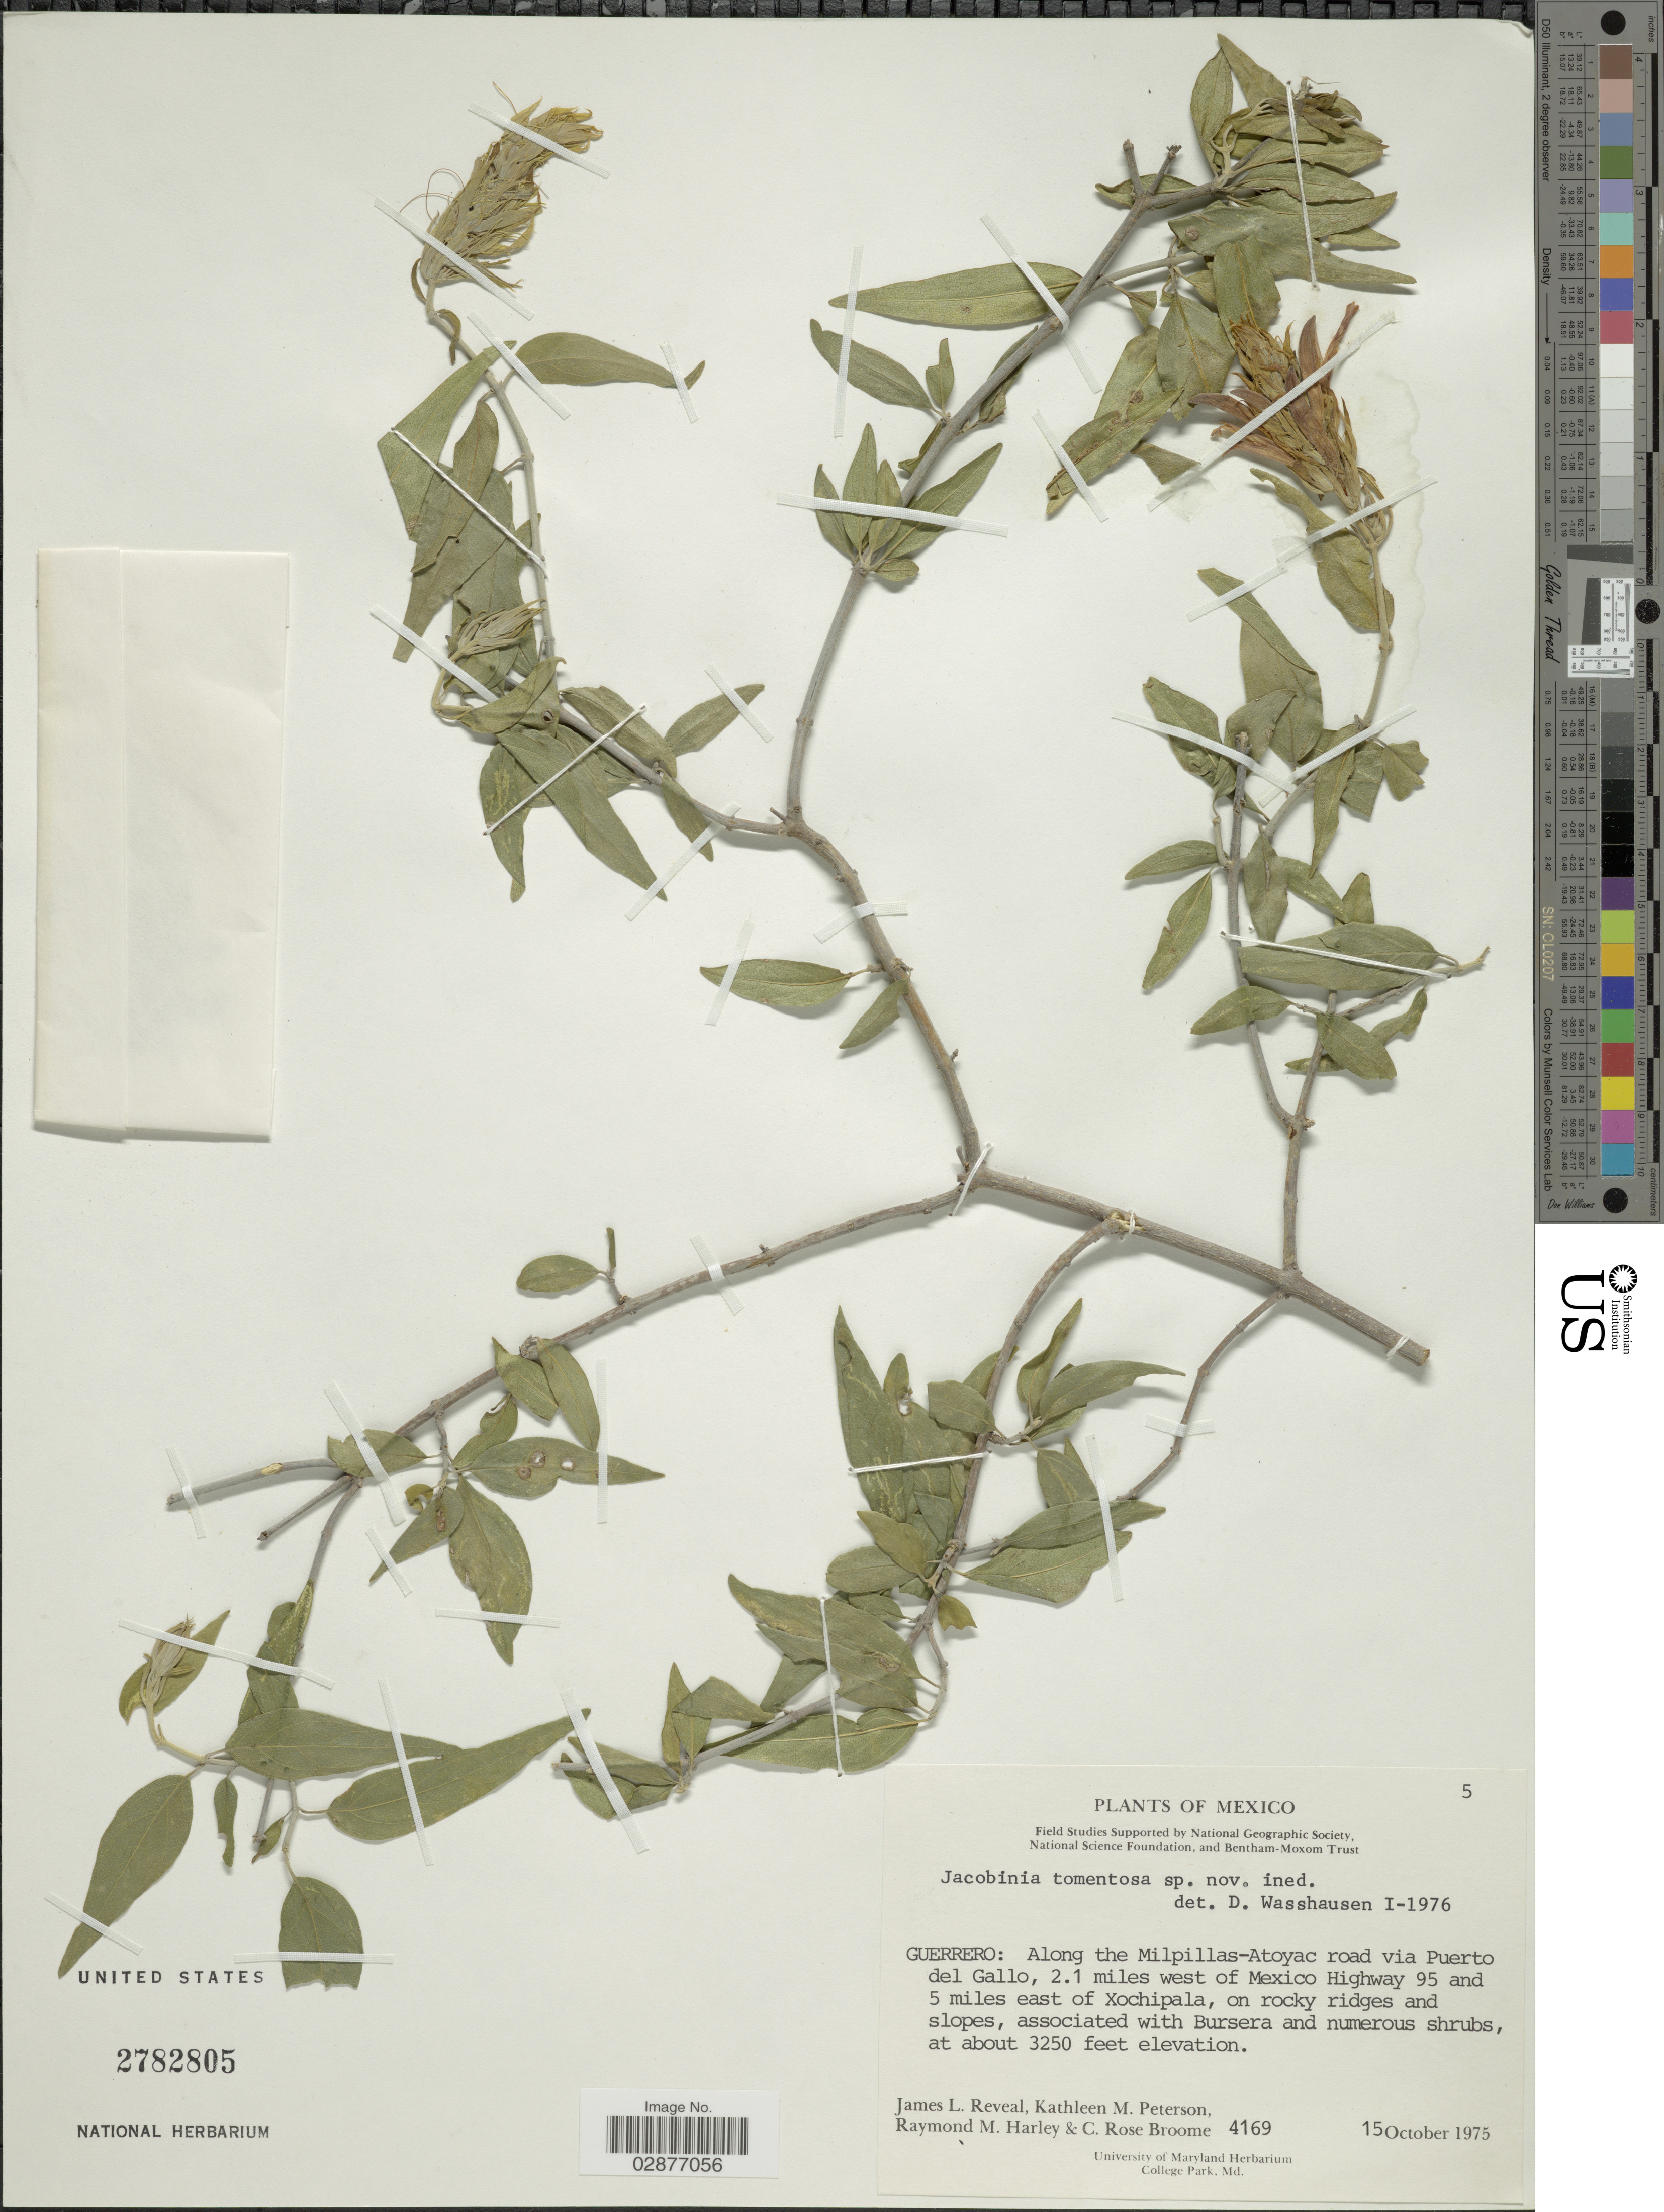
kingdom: Plantae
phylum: Tracheophyta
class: Magnoliopsida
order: Lamiales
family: Acanthaceae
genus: Justicia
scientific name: Justicia zopilotensis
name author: Henrickson & Hiriart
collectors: J. L. Reveal, K. Peterson, R. M. Harley & C. R. Broome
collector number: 4169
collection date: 1975-10-15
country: Mexico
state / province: Guerrero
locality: Along the Milpillas-Atoyac road via Puerto del Gallo, 2.1 miles west of Mexico Highway 95 and 5 miles east of Xochipala.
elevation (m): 991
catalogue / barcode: US 2782805